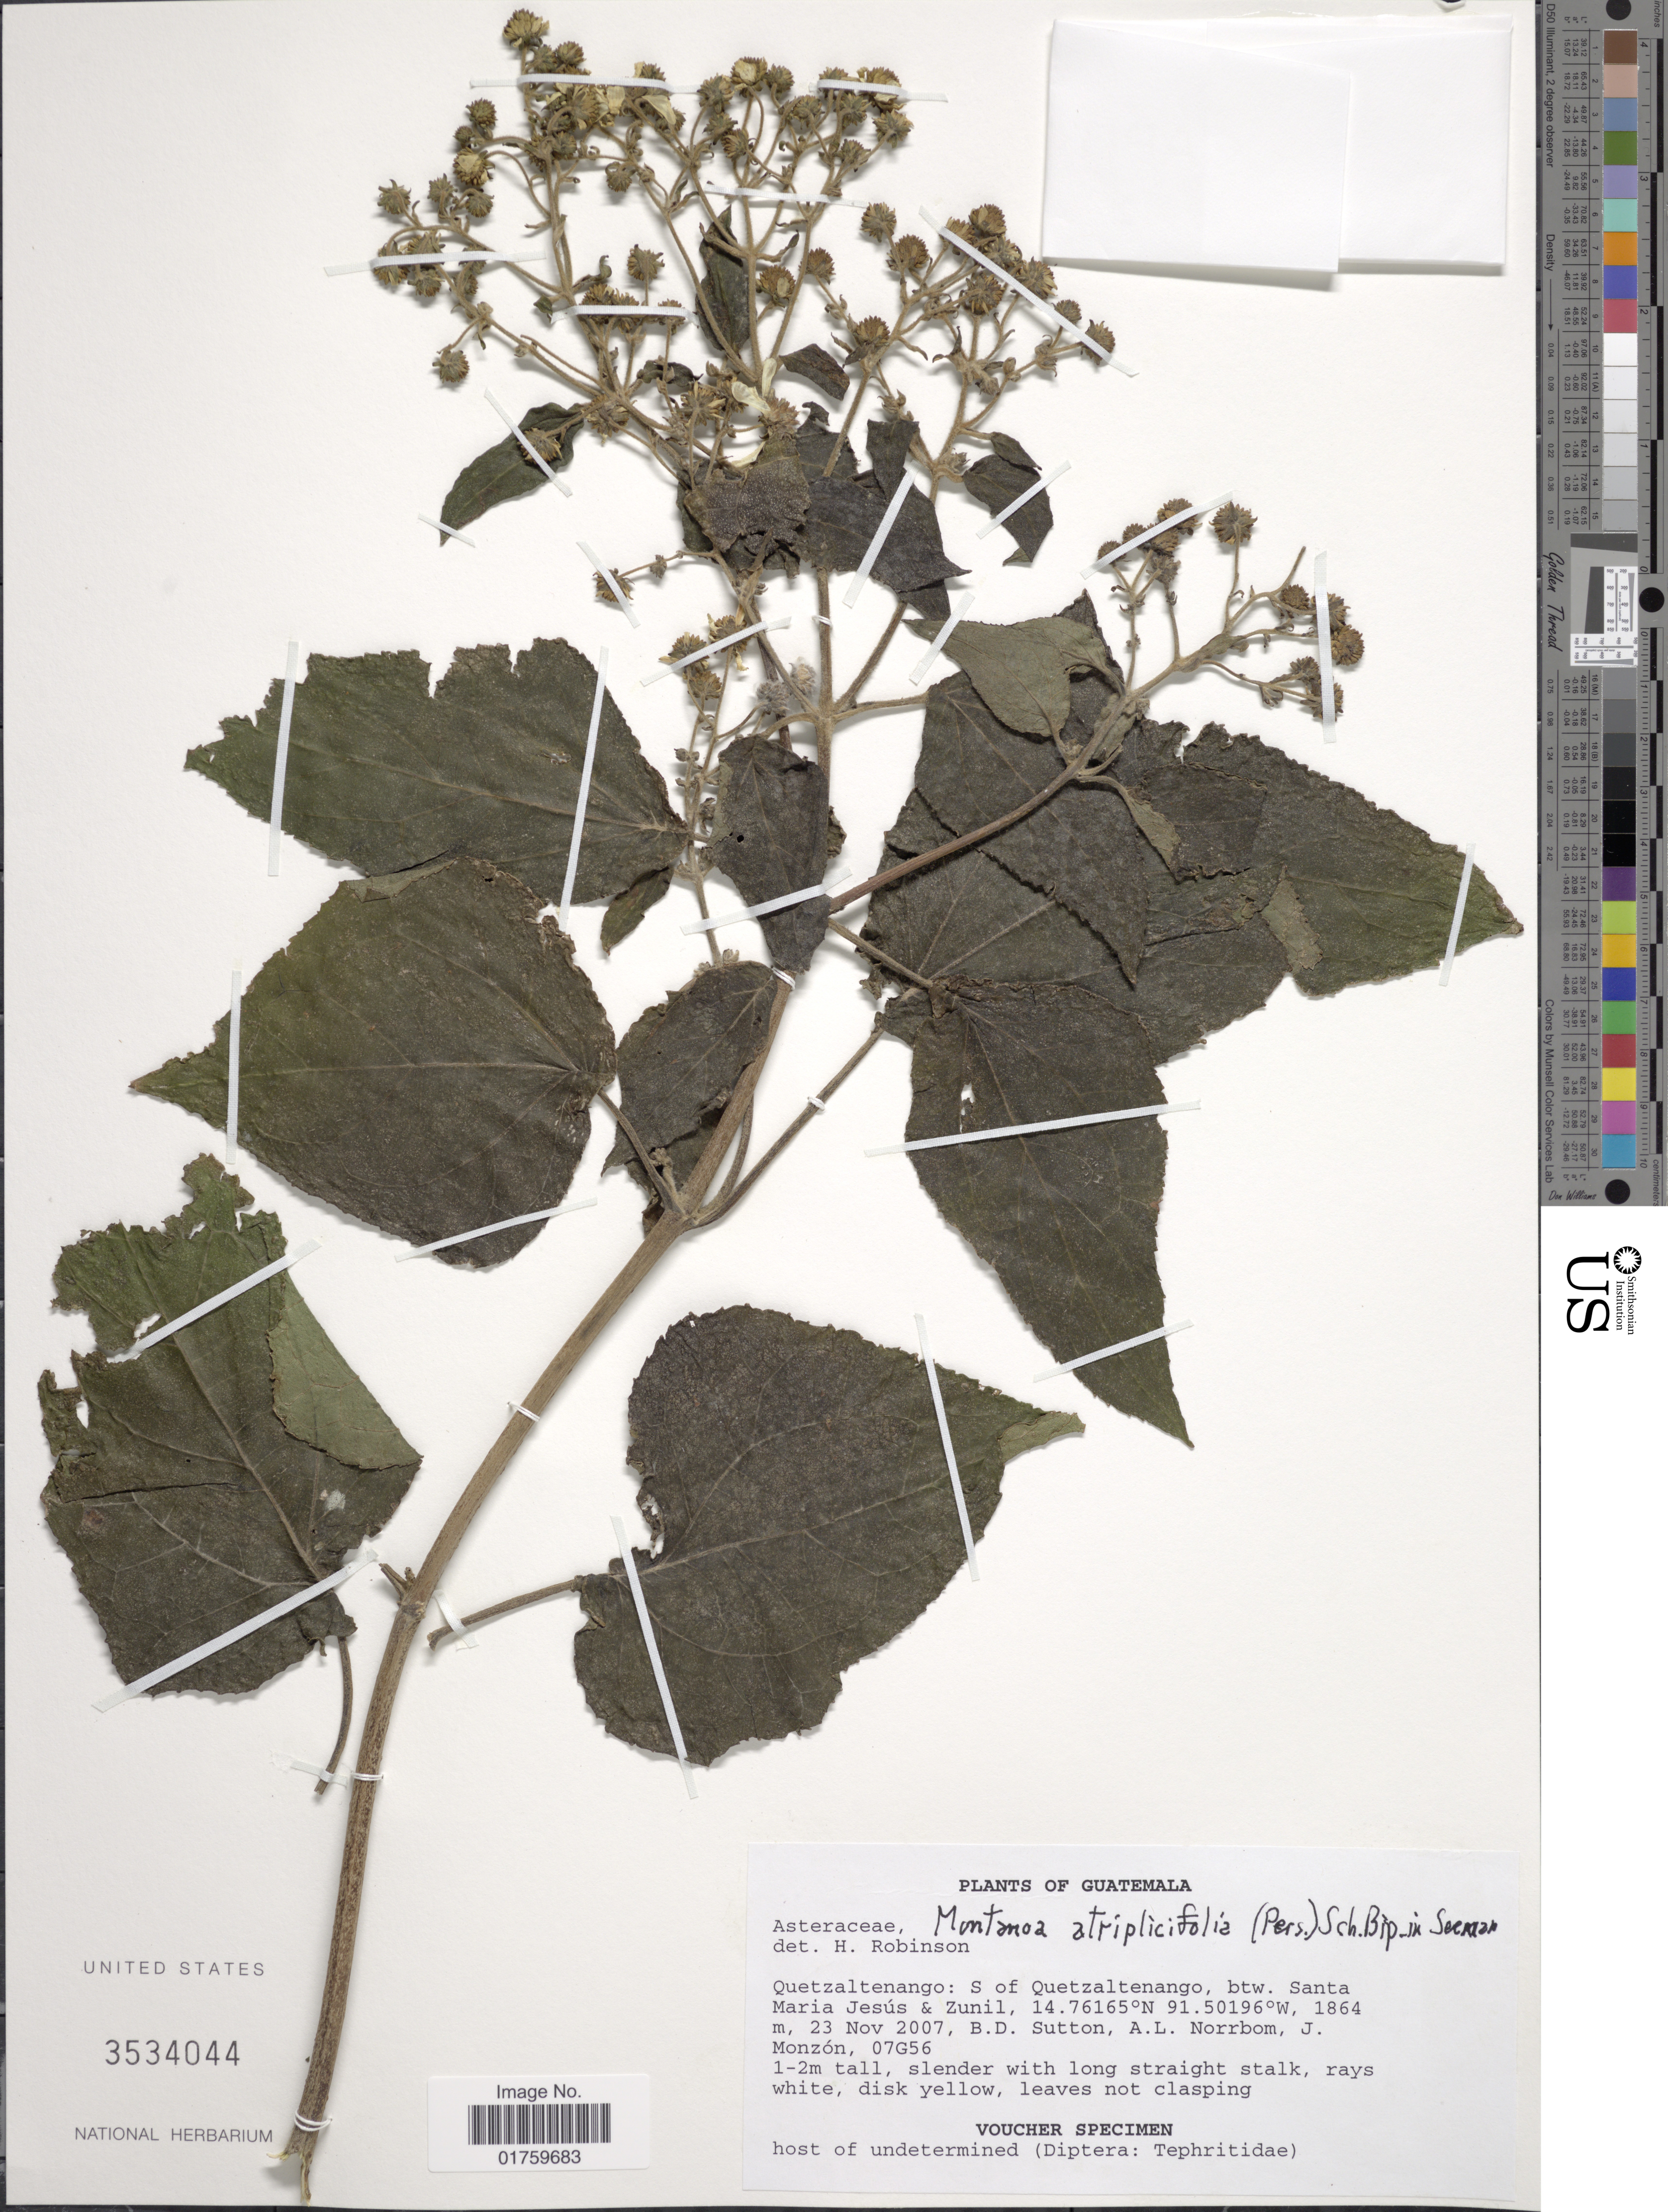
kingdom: Plantae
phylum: Tracheophyta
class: Magnoliopsida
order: Asterales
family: Asteraceae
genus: Montanoa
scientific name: Montanoa atriplicifolia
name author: (Pers.) Sch. Bip.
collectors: B. Sutton, A. L. Norrbom & J. Monzon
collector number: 07G56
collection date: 2007-11-23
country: Guatemala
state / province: Quetzaltenango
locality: Quetzaltenango: S of Quetzaltenango, btw. Santa Maria Jesús & Zunil.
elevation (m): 1864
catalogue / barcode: US 3534044